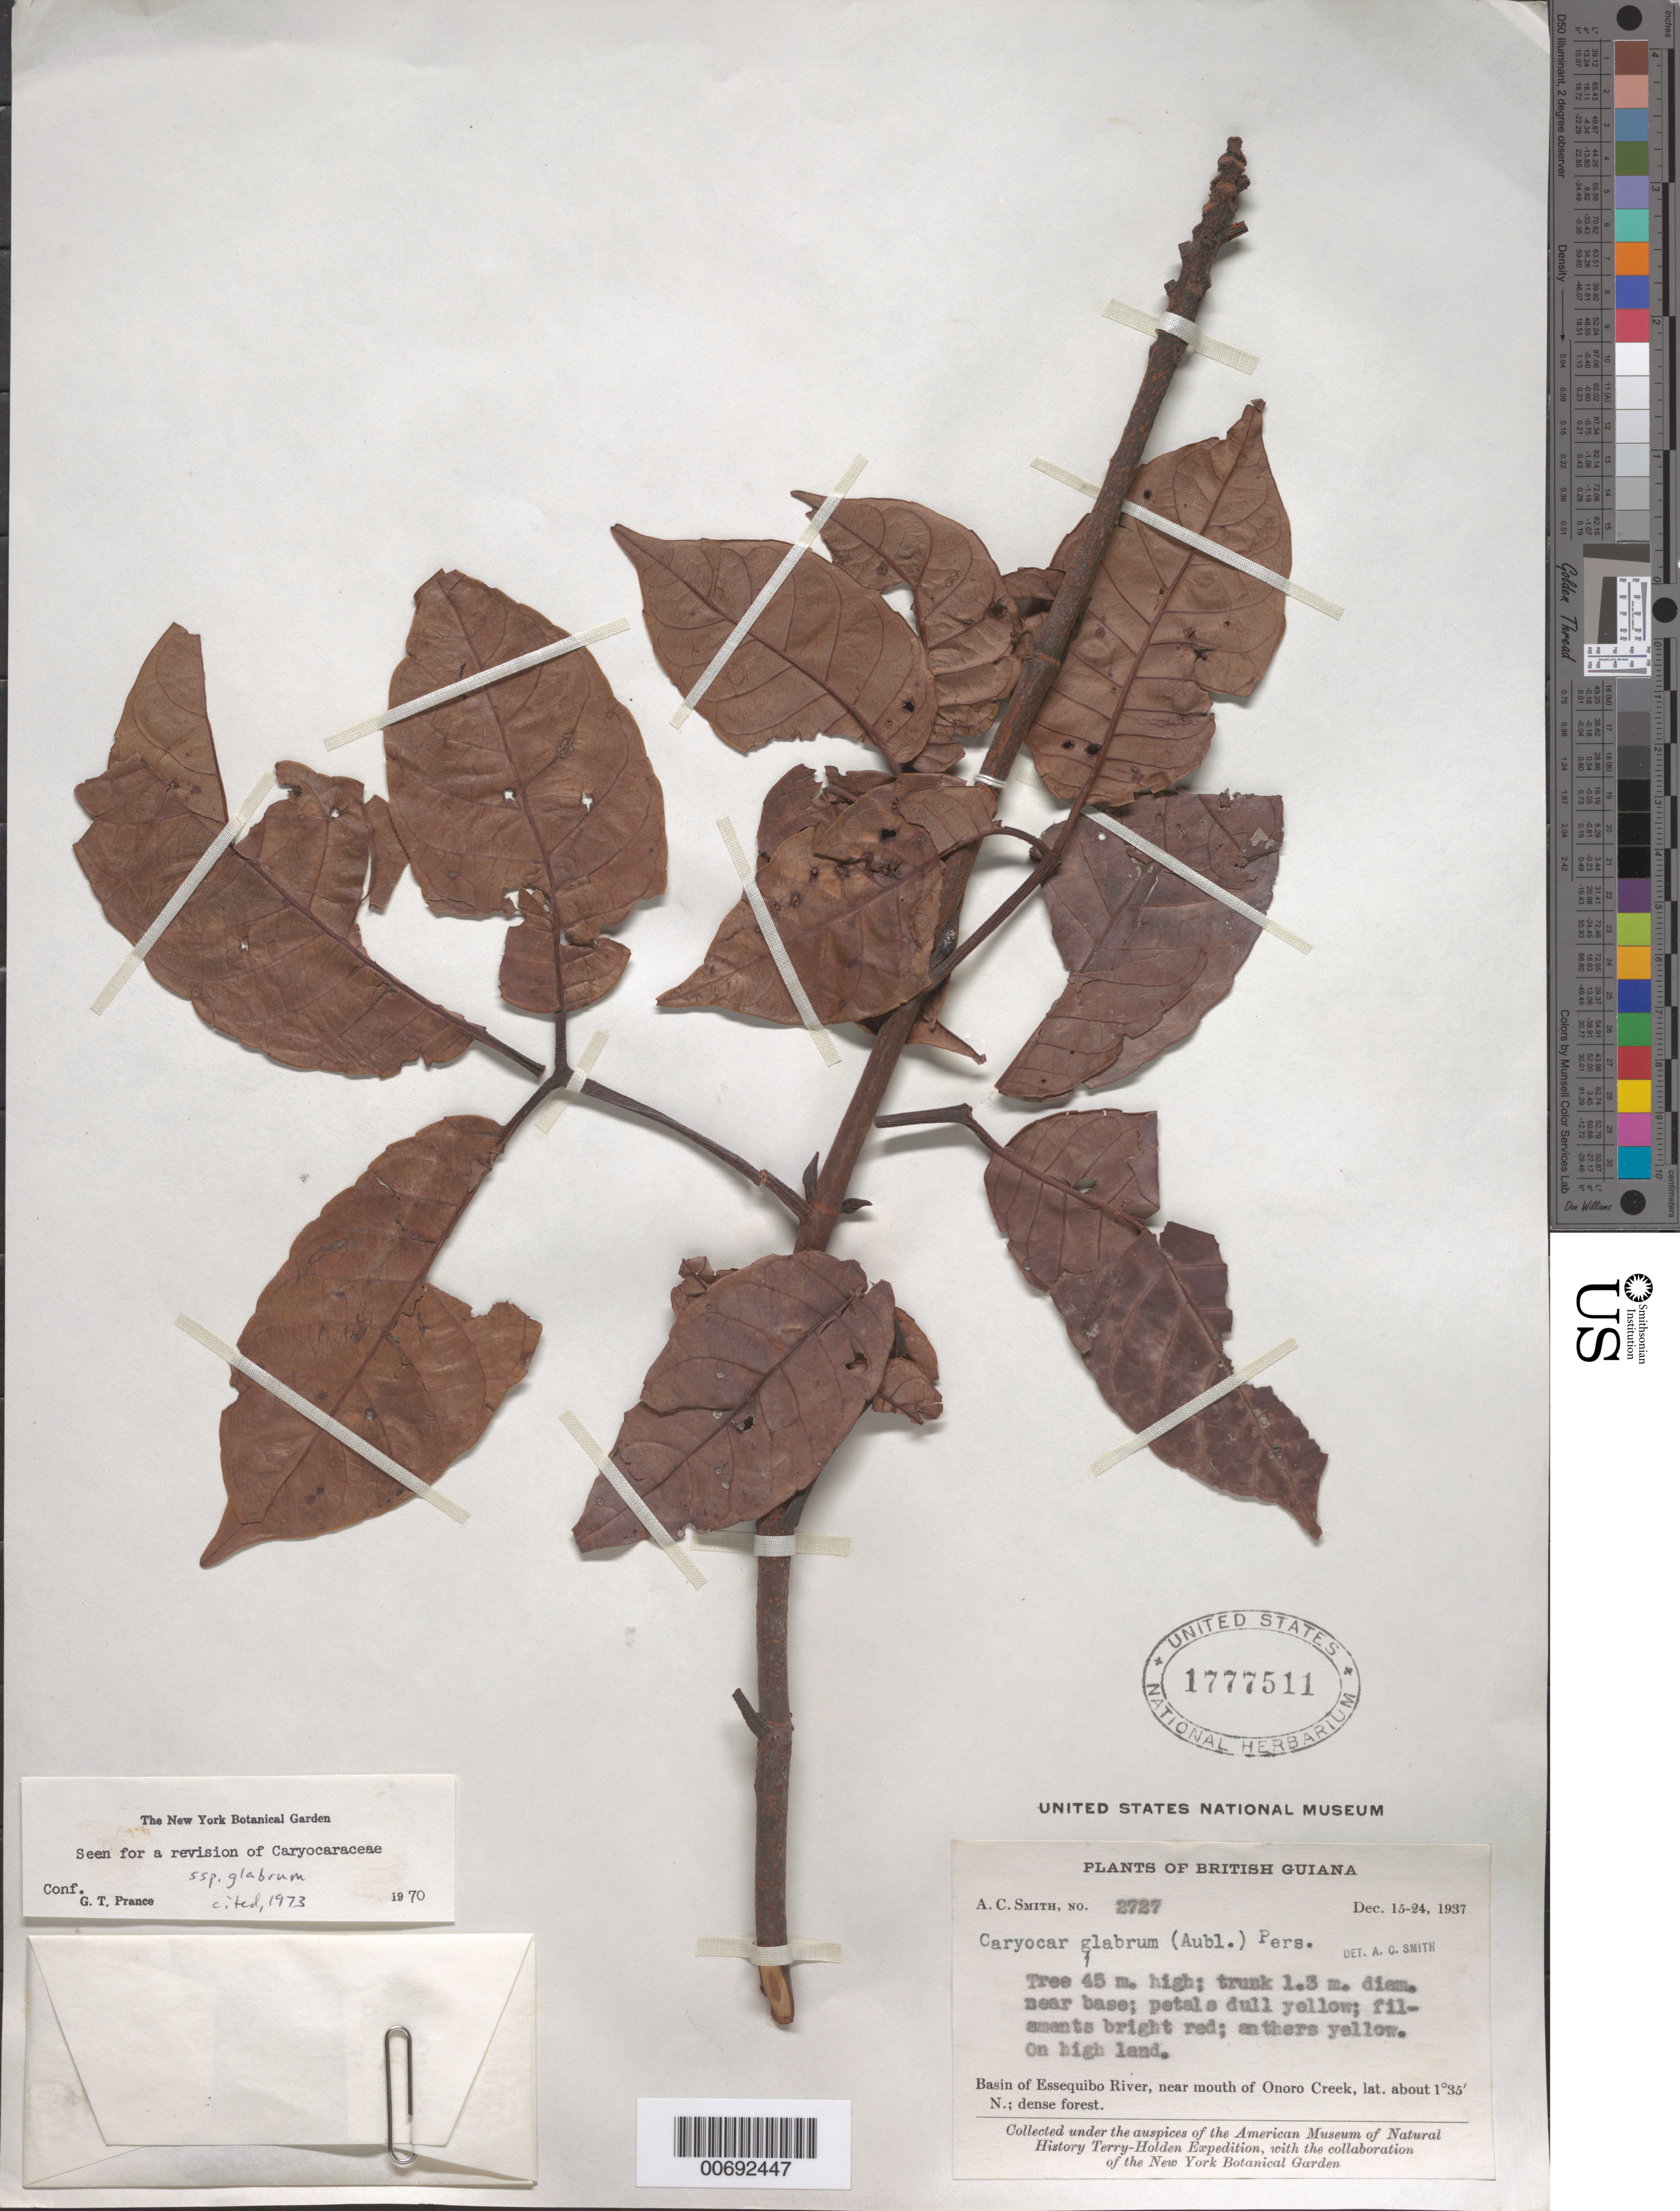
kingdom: Plantae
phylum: Tracheophyta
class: Magnoliopsida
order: Malpighiales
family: Caryocaraceae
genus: Caryocar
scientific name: Caryocar glabrum subsp. glabrum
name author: (Aubl.) Pers.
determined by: Prance, G. T.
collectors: A. C. Smith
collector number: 2727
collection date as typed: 15-Dec-37 to 24-Dec-37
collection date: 1937-12-15/1937-12-24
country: Guyana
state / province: U. Takutu-U. Essequibo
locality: Onoro Creek (near mouth), Essequibo River basin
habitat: On high land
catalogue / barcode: US 1777511